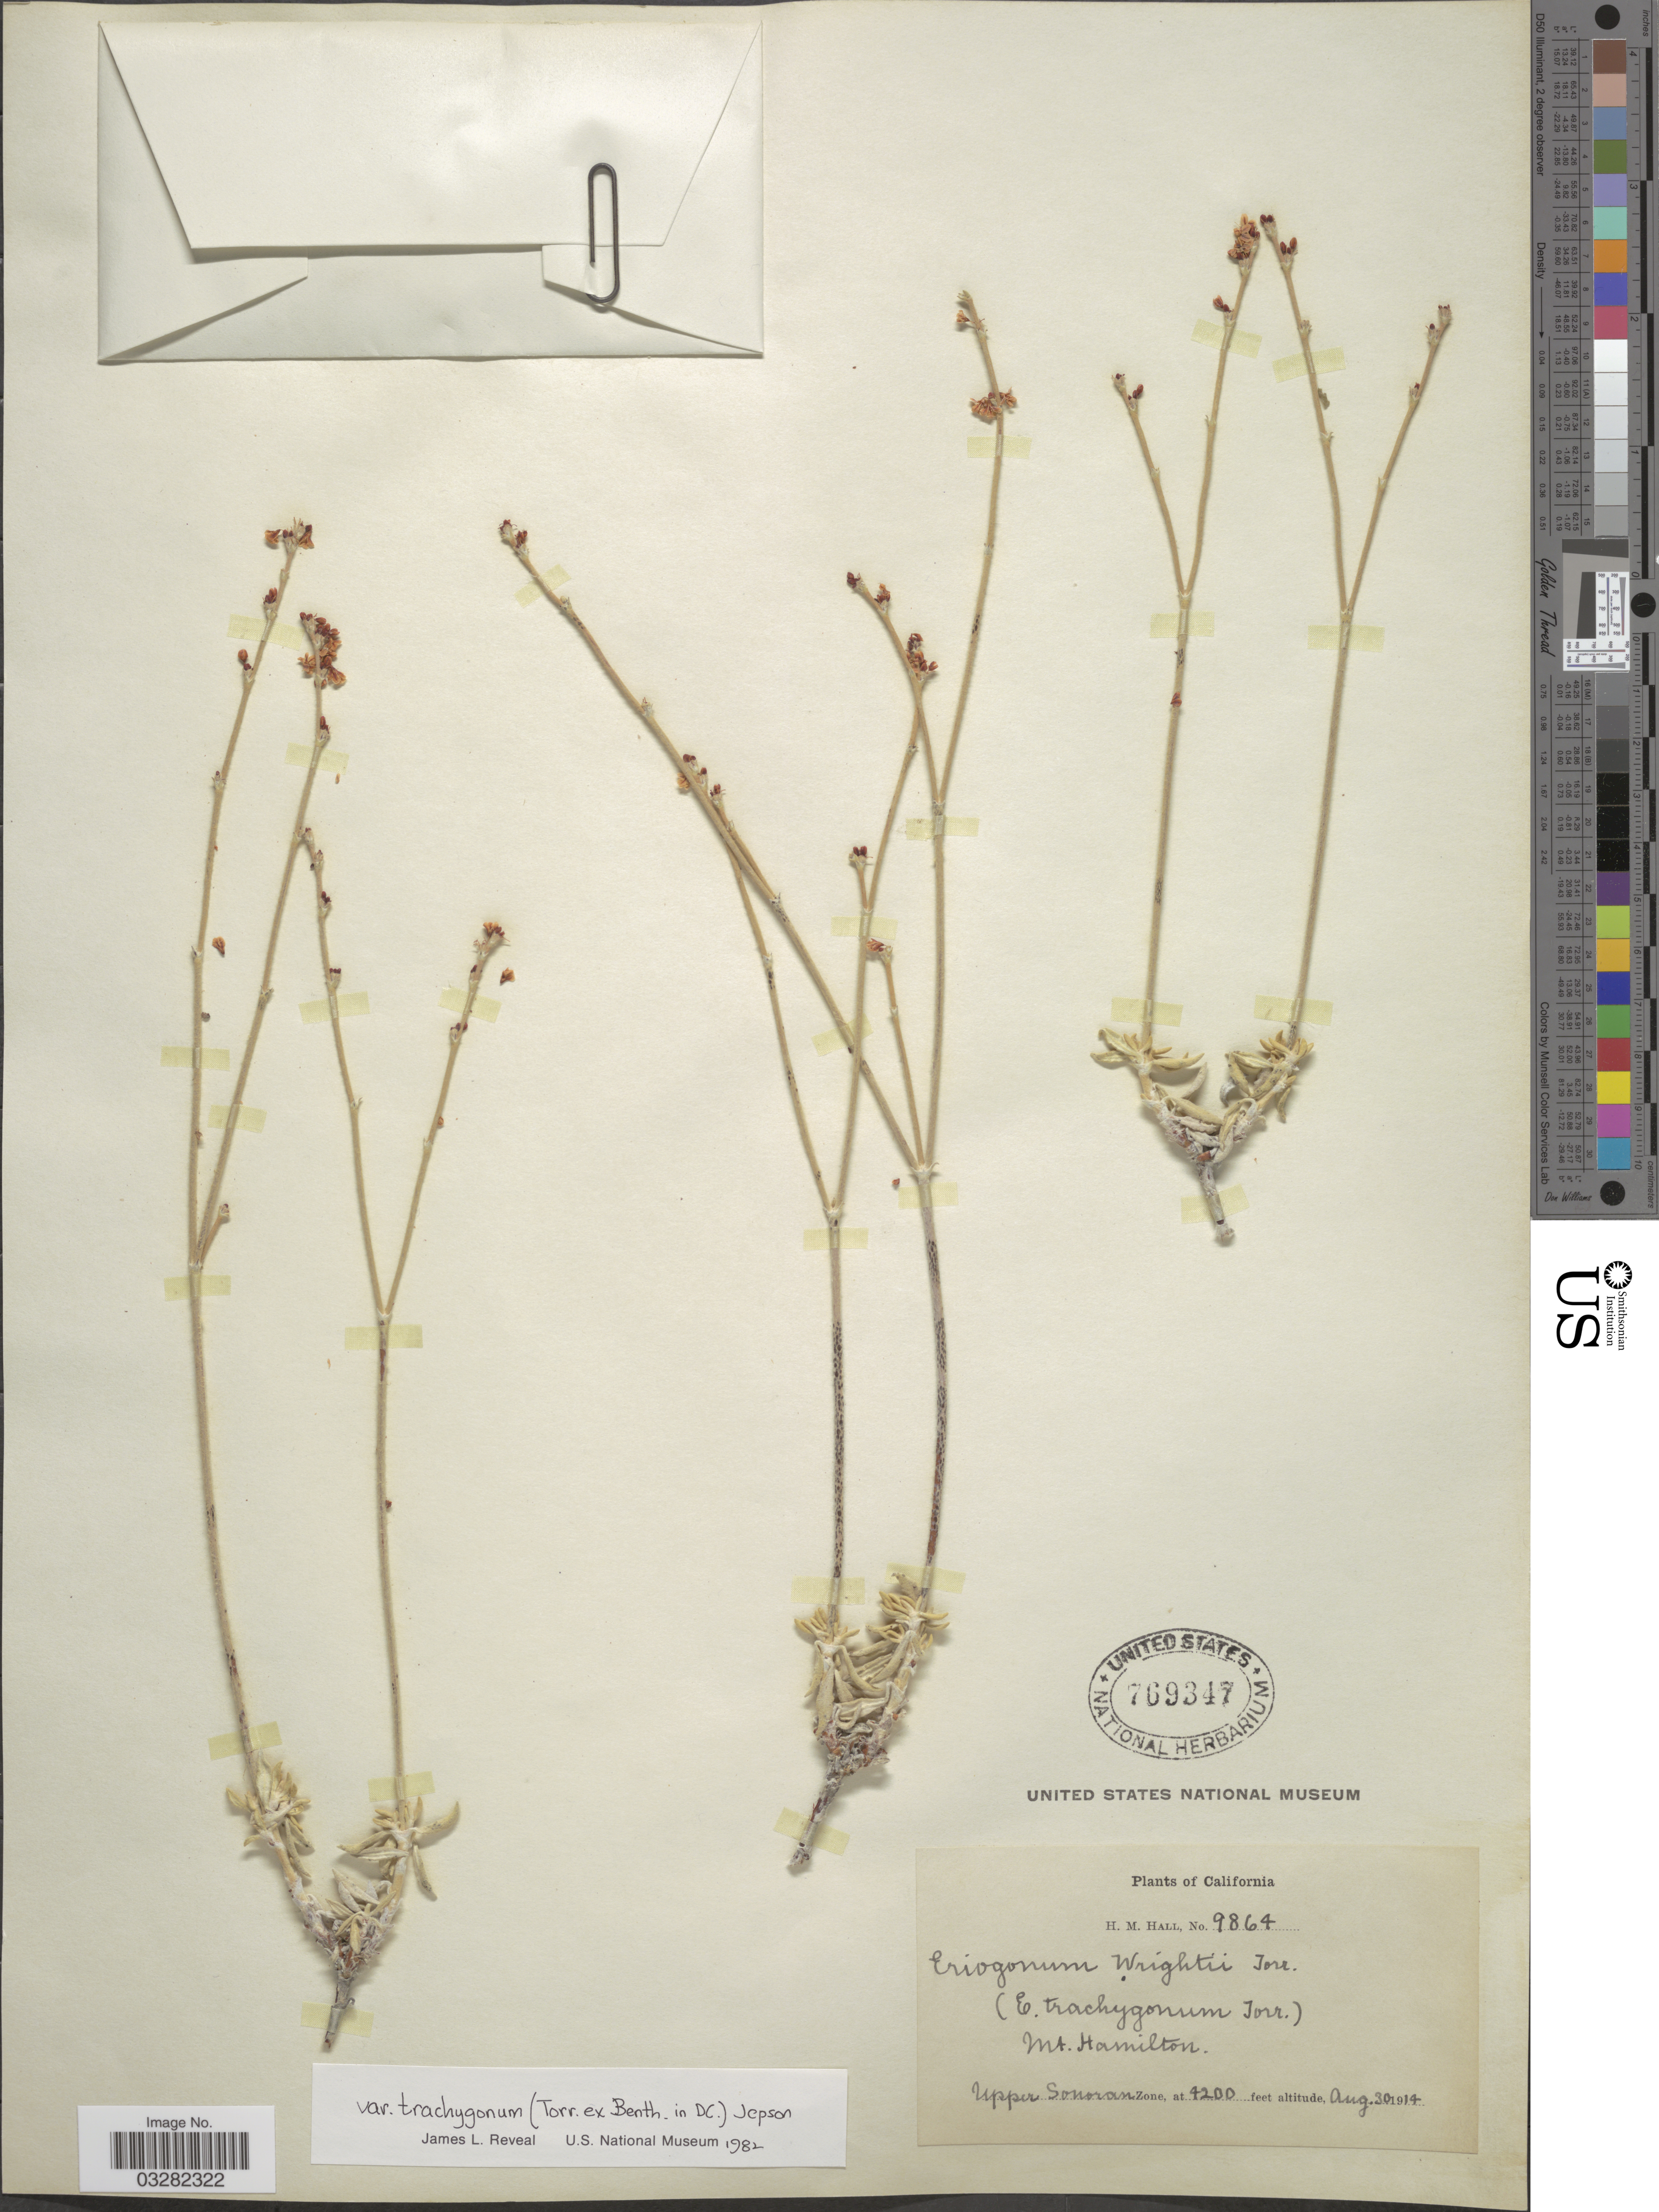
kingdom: Plantae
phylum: Tracheophyta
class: Magnoliopsida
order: Caryophyllales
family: Polygonaceae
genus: Eriogonum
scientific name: Eriogonum wrightii var. trachygonum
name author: (Torr. ex Benth.) Jeps.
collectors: H. M. Hall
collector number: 9864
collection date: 1914-08-30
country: United States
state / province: California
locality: Mt. Hamilton. Upper Sonoran Zone.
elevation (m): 1280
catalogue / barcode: US 769347